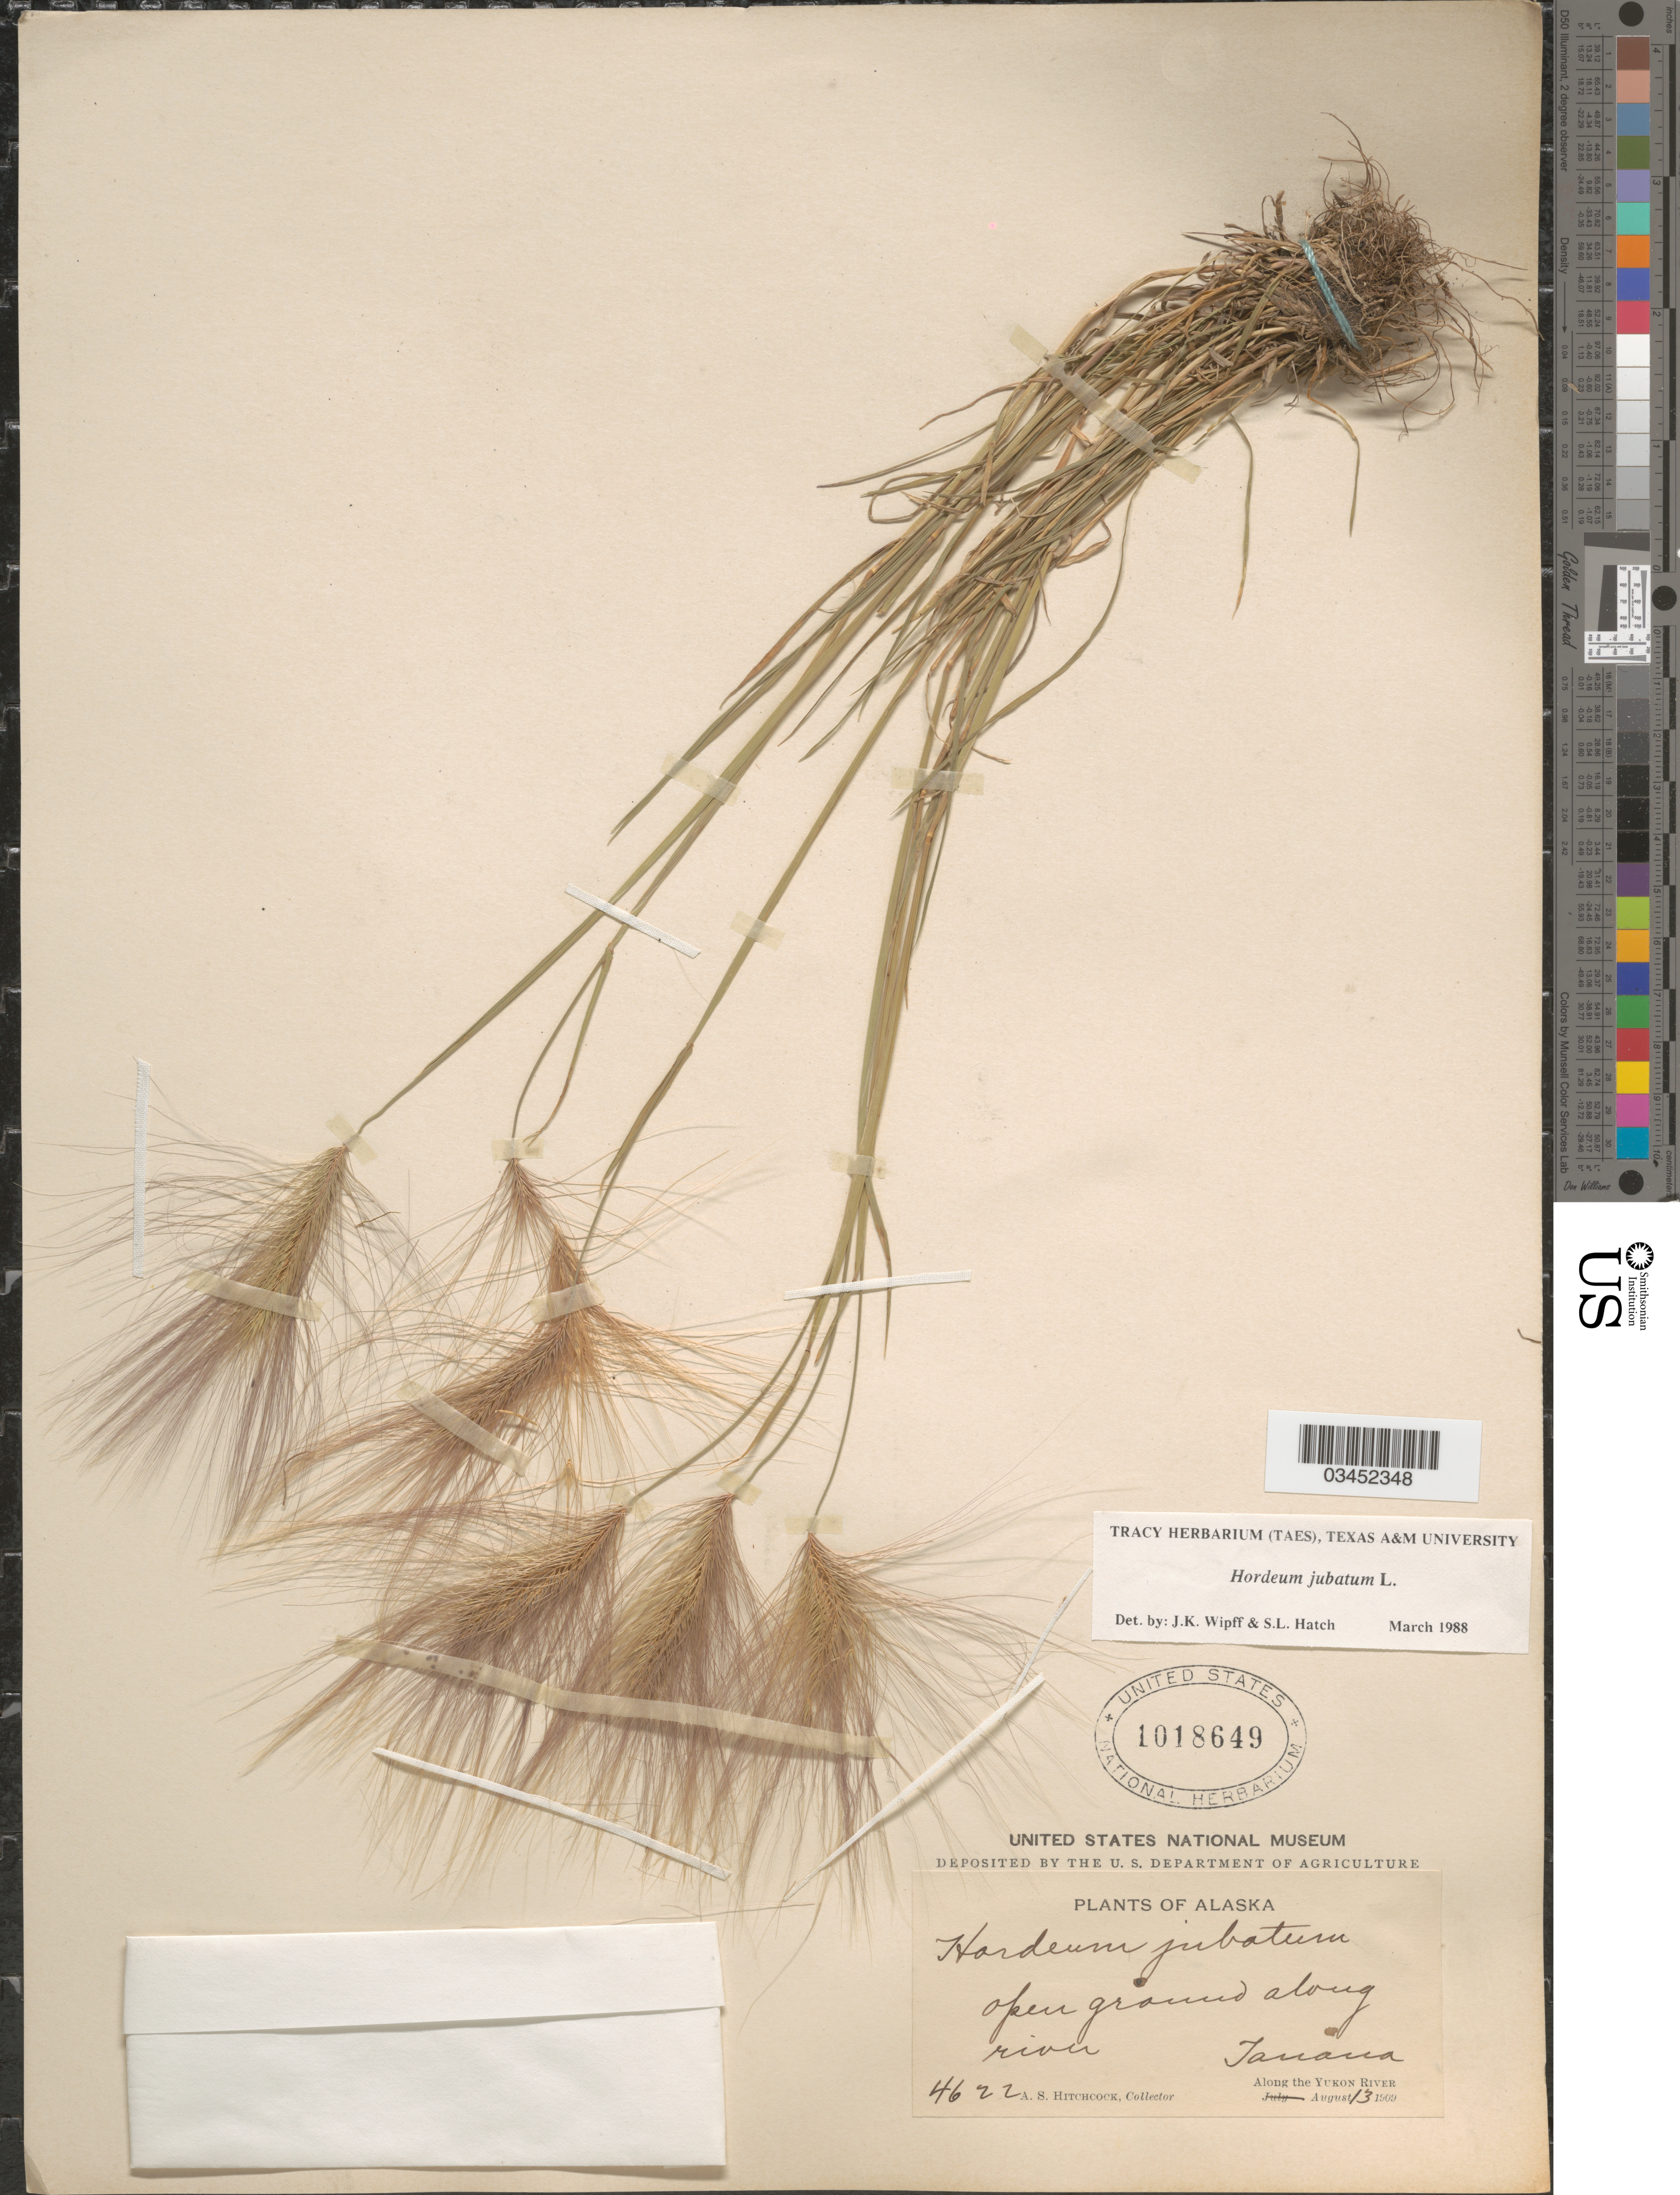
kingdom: Plantae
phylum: Tracheophyta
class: Liliopsida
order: Poales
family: Poaceae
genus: Hordeum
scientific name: Hordeum jubatum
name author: L.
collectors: A. S. Hitchcock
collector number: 4622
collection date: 1909-08-13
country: United States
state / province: Alaska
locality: Open ground along river. Tanana. Along the Yukon River.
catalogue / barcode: US 1018649